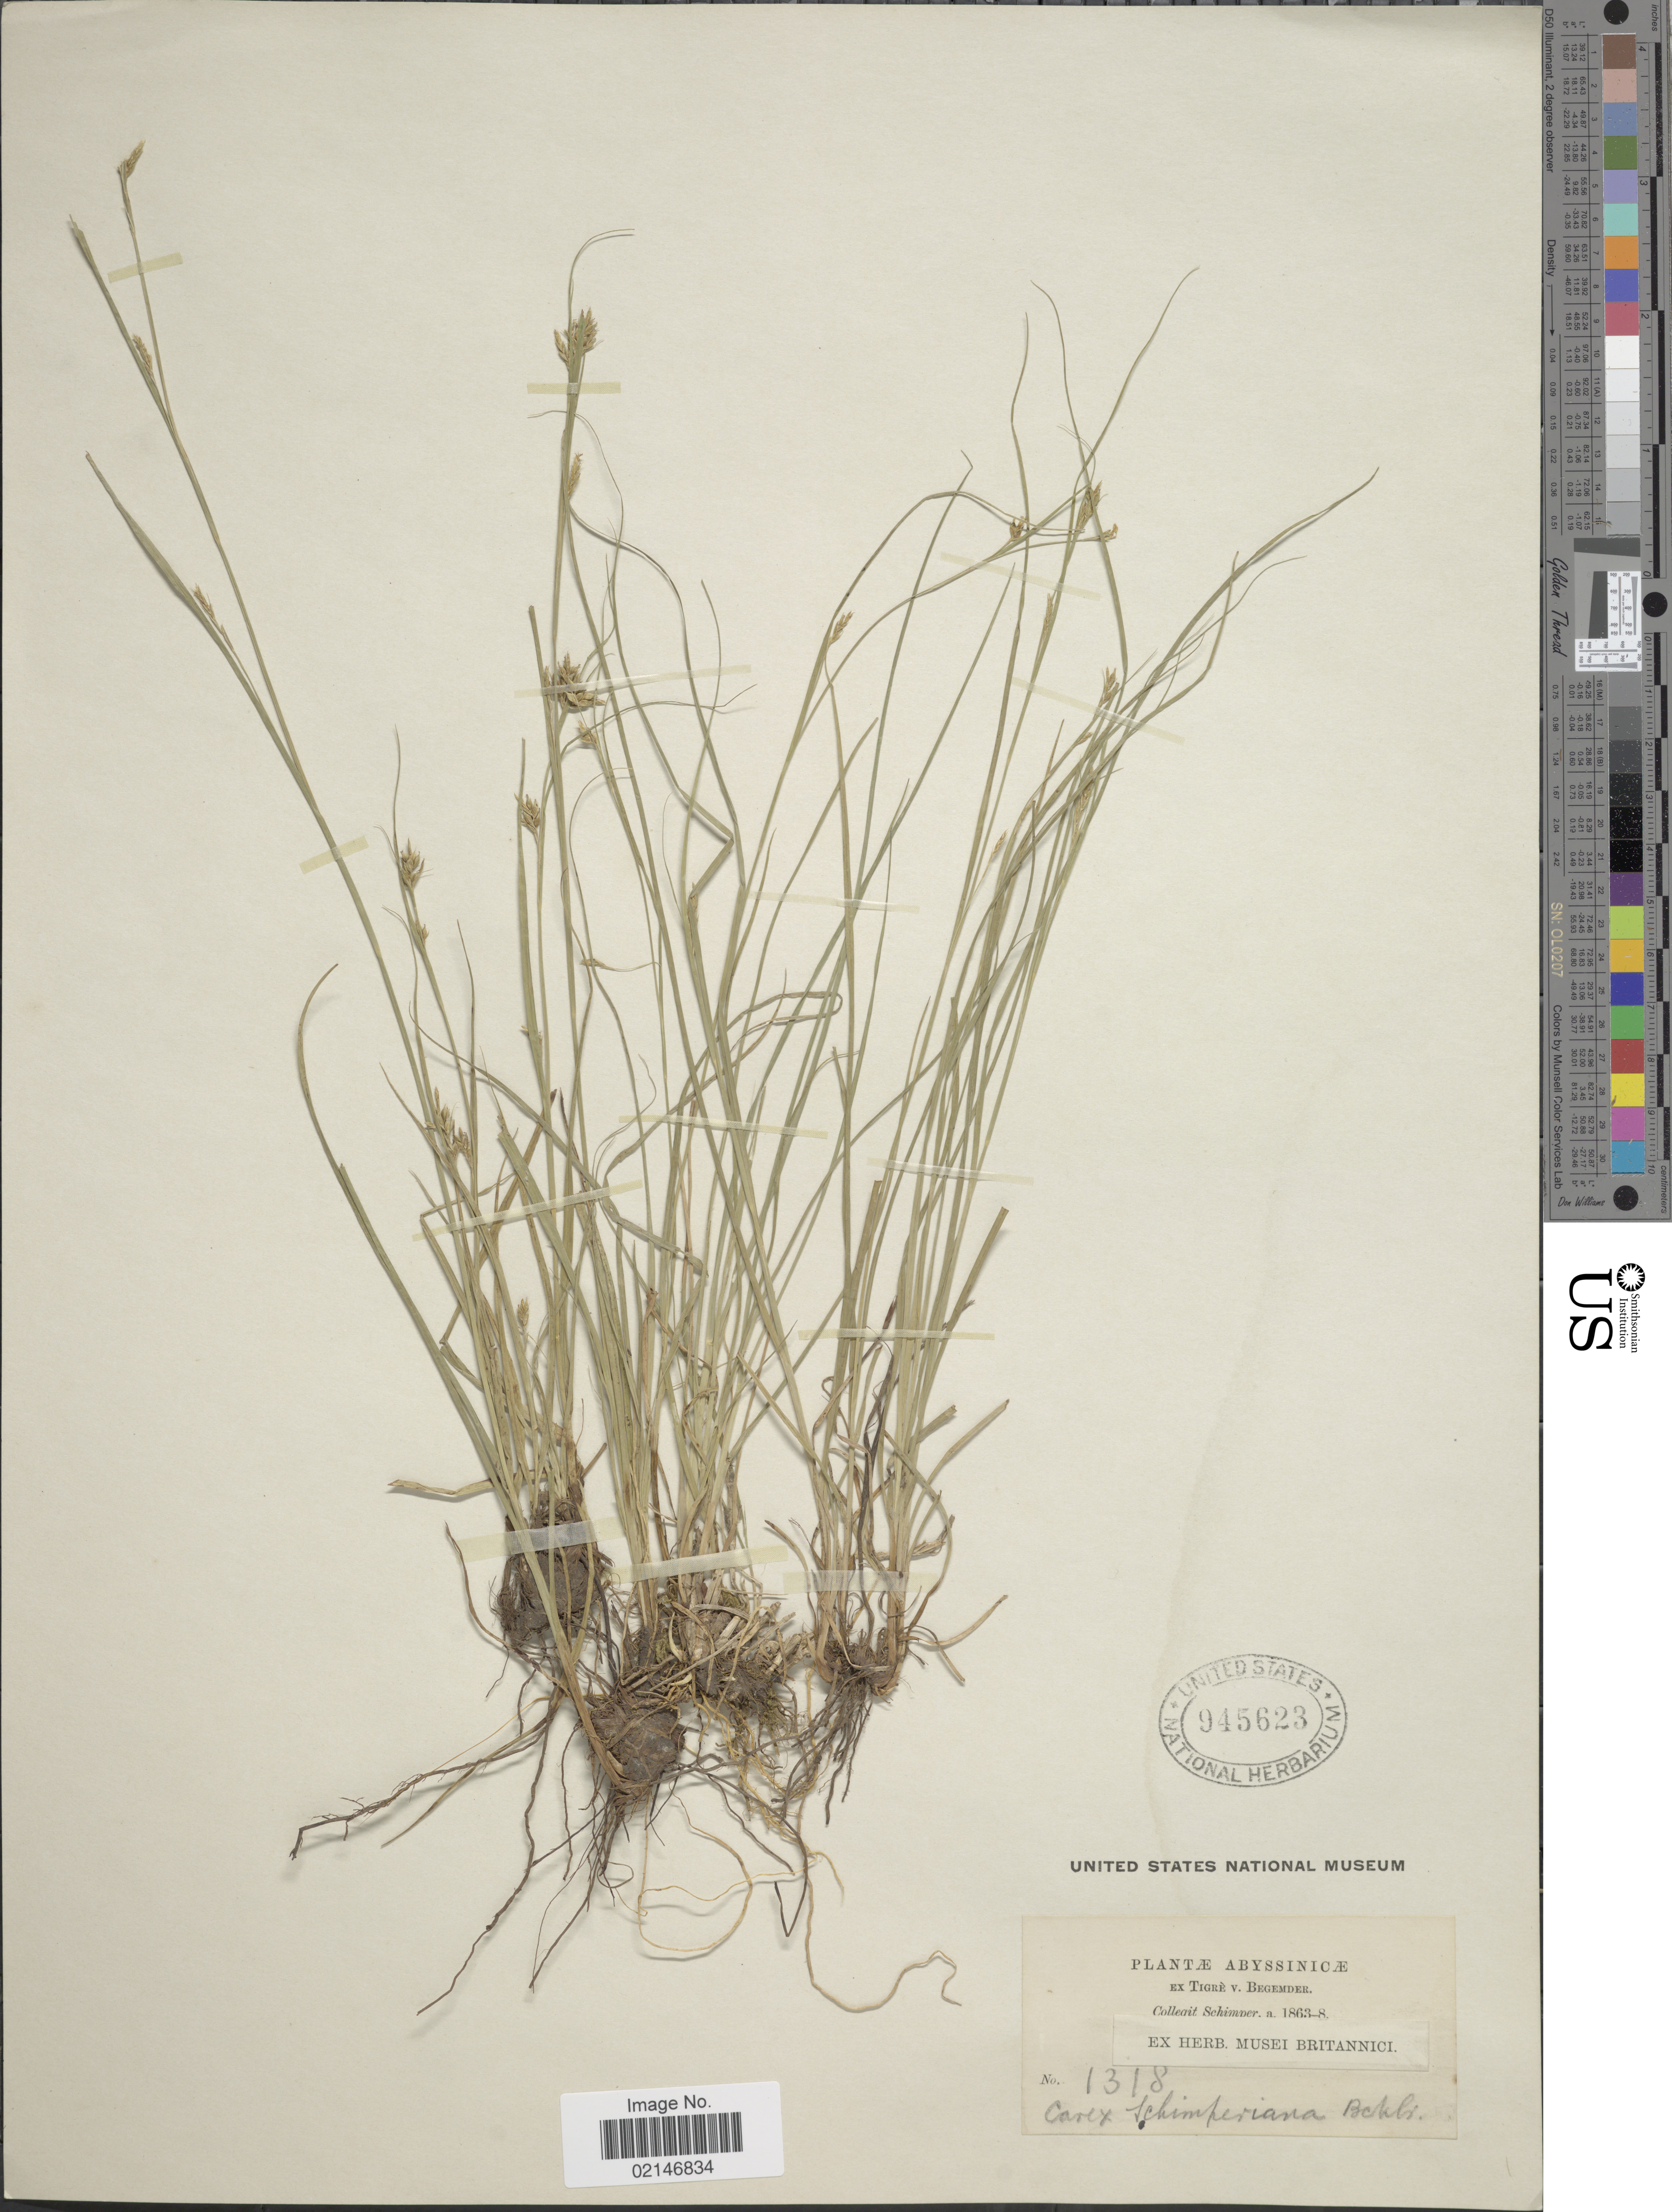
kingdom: Plantae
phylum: Tracheophyta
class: Liliopsida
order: Poales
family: Cyperaceae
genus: Carex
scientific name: Carex schimperiana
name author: Boeckeler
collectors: -. Schimper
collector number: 1318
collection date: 1863/1868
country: Eritrea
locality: Abyssinicae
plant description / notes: Schimper 1318 is recorded as an "isotype" of Carex schimperiana Boeck. at 2 other herbaria (fide JSTOR) but the protologue does not explicitly cite any Schimper collections!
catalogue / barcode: US 945623